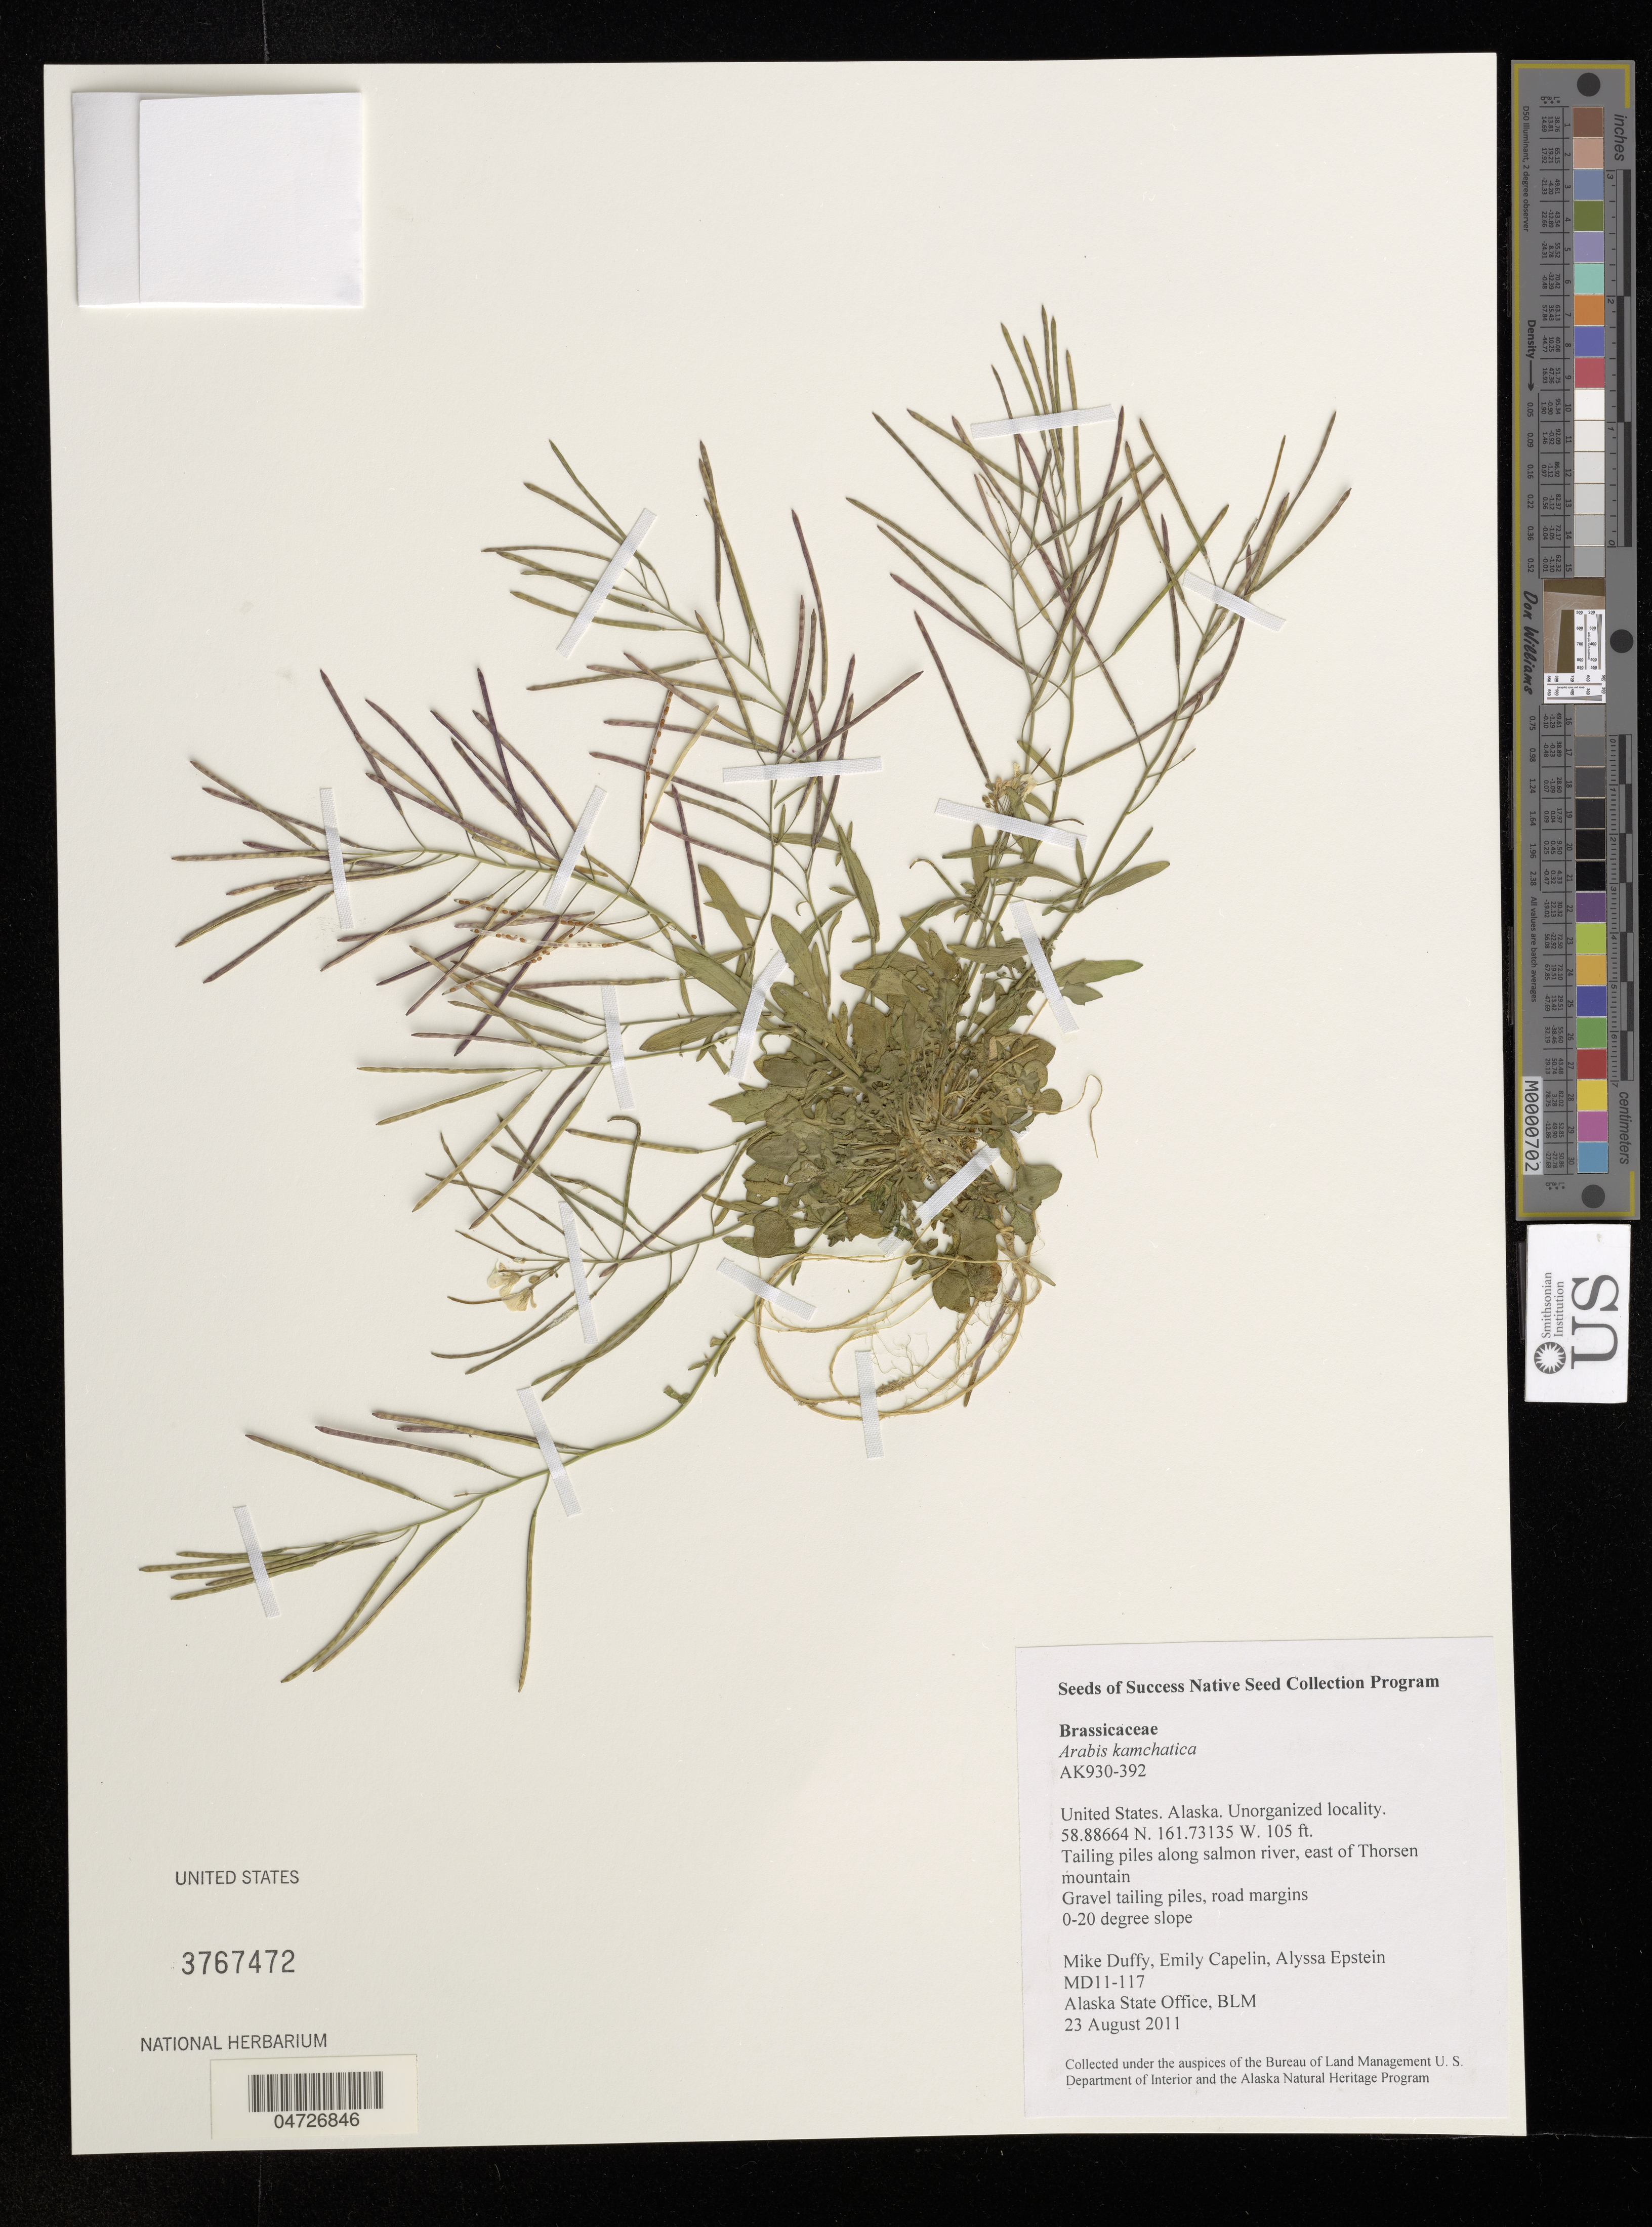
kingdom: Plantae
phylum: Tracheophyta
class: Magnoliopsida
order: Brassicales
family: Brassicaceae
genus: Arabis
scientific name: Arabis kamchatica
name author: (Fisch. ex DC.) Ledeb.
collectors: M. Duffy, E. Capelin & A. Epstein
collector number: MD11-117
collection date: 2011-08-23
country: United States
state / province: Alaska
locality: Unorganized locality. Tailing piles along salmon river, east of Thorsen mountain.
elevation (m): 32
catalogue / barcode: US 3767472